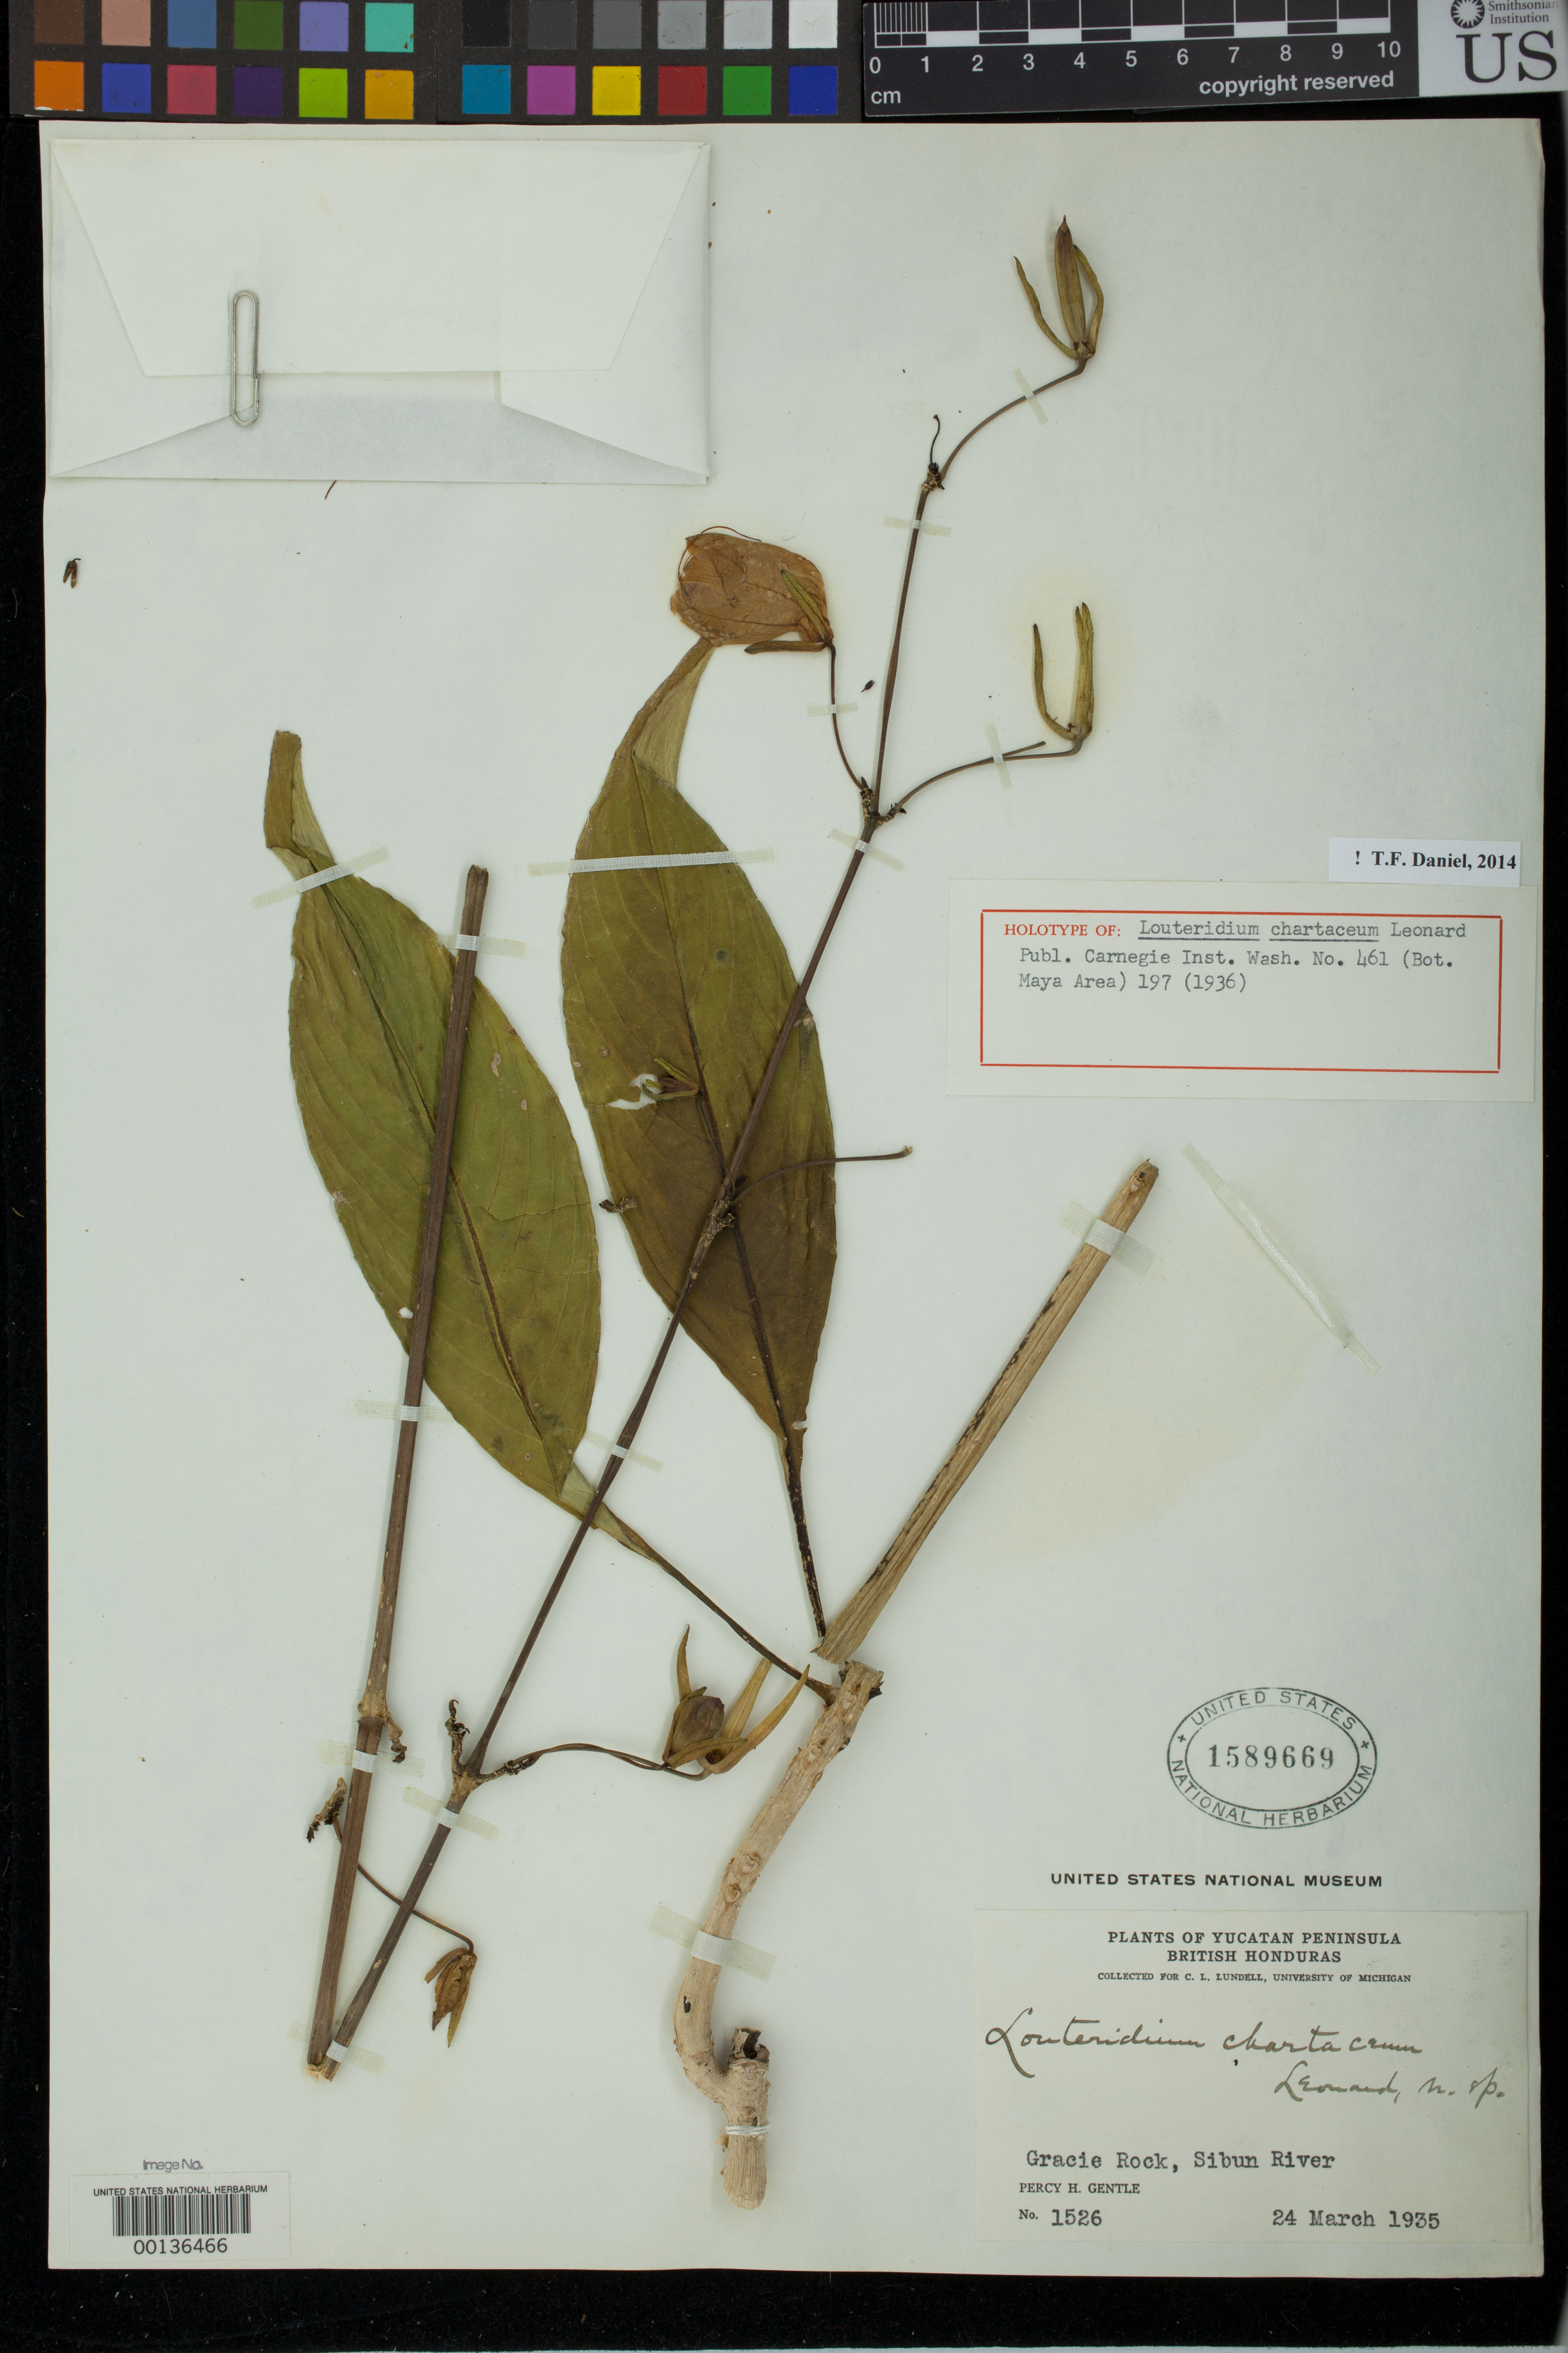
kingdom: Plantae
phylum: Tracheophyta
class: Magnoliopsida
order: Lamiales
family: Acanthaceae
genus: Louteridium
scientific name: Louteridium chartaceum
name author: Leonard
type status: Holotype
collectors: P. H. Gentle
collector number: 1526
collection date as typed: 24 Mar 1935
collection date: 1935-03-24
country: Belize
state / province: Belize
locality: Gracie Rock, Sibun River.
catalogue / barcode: US 1589669